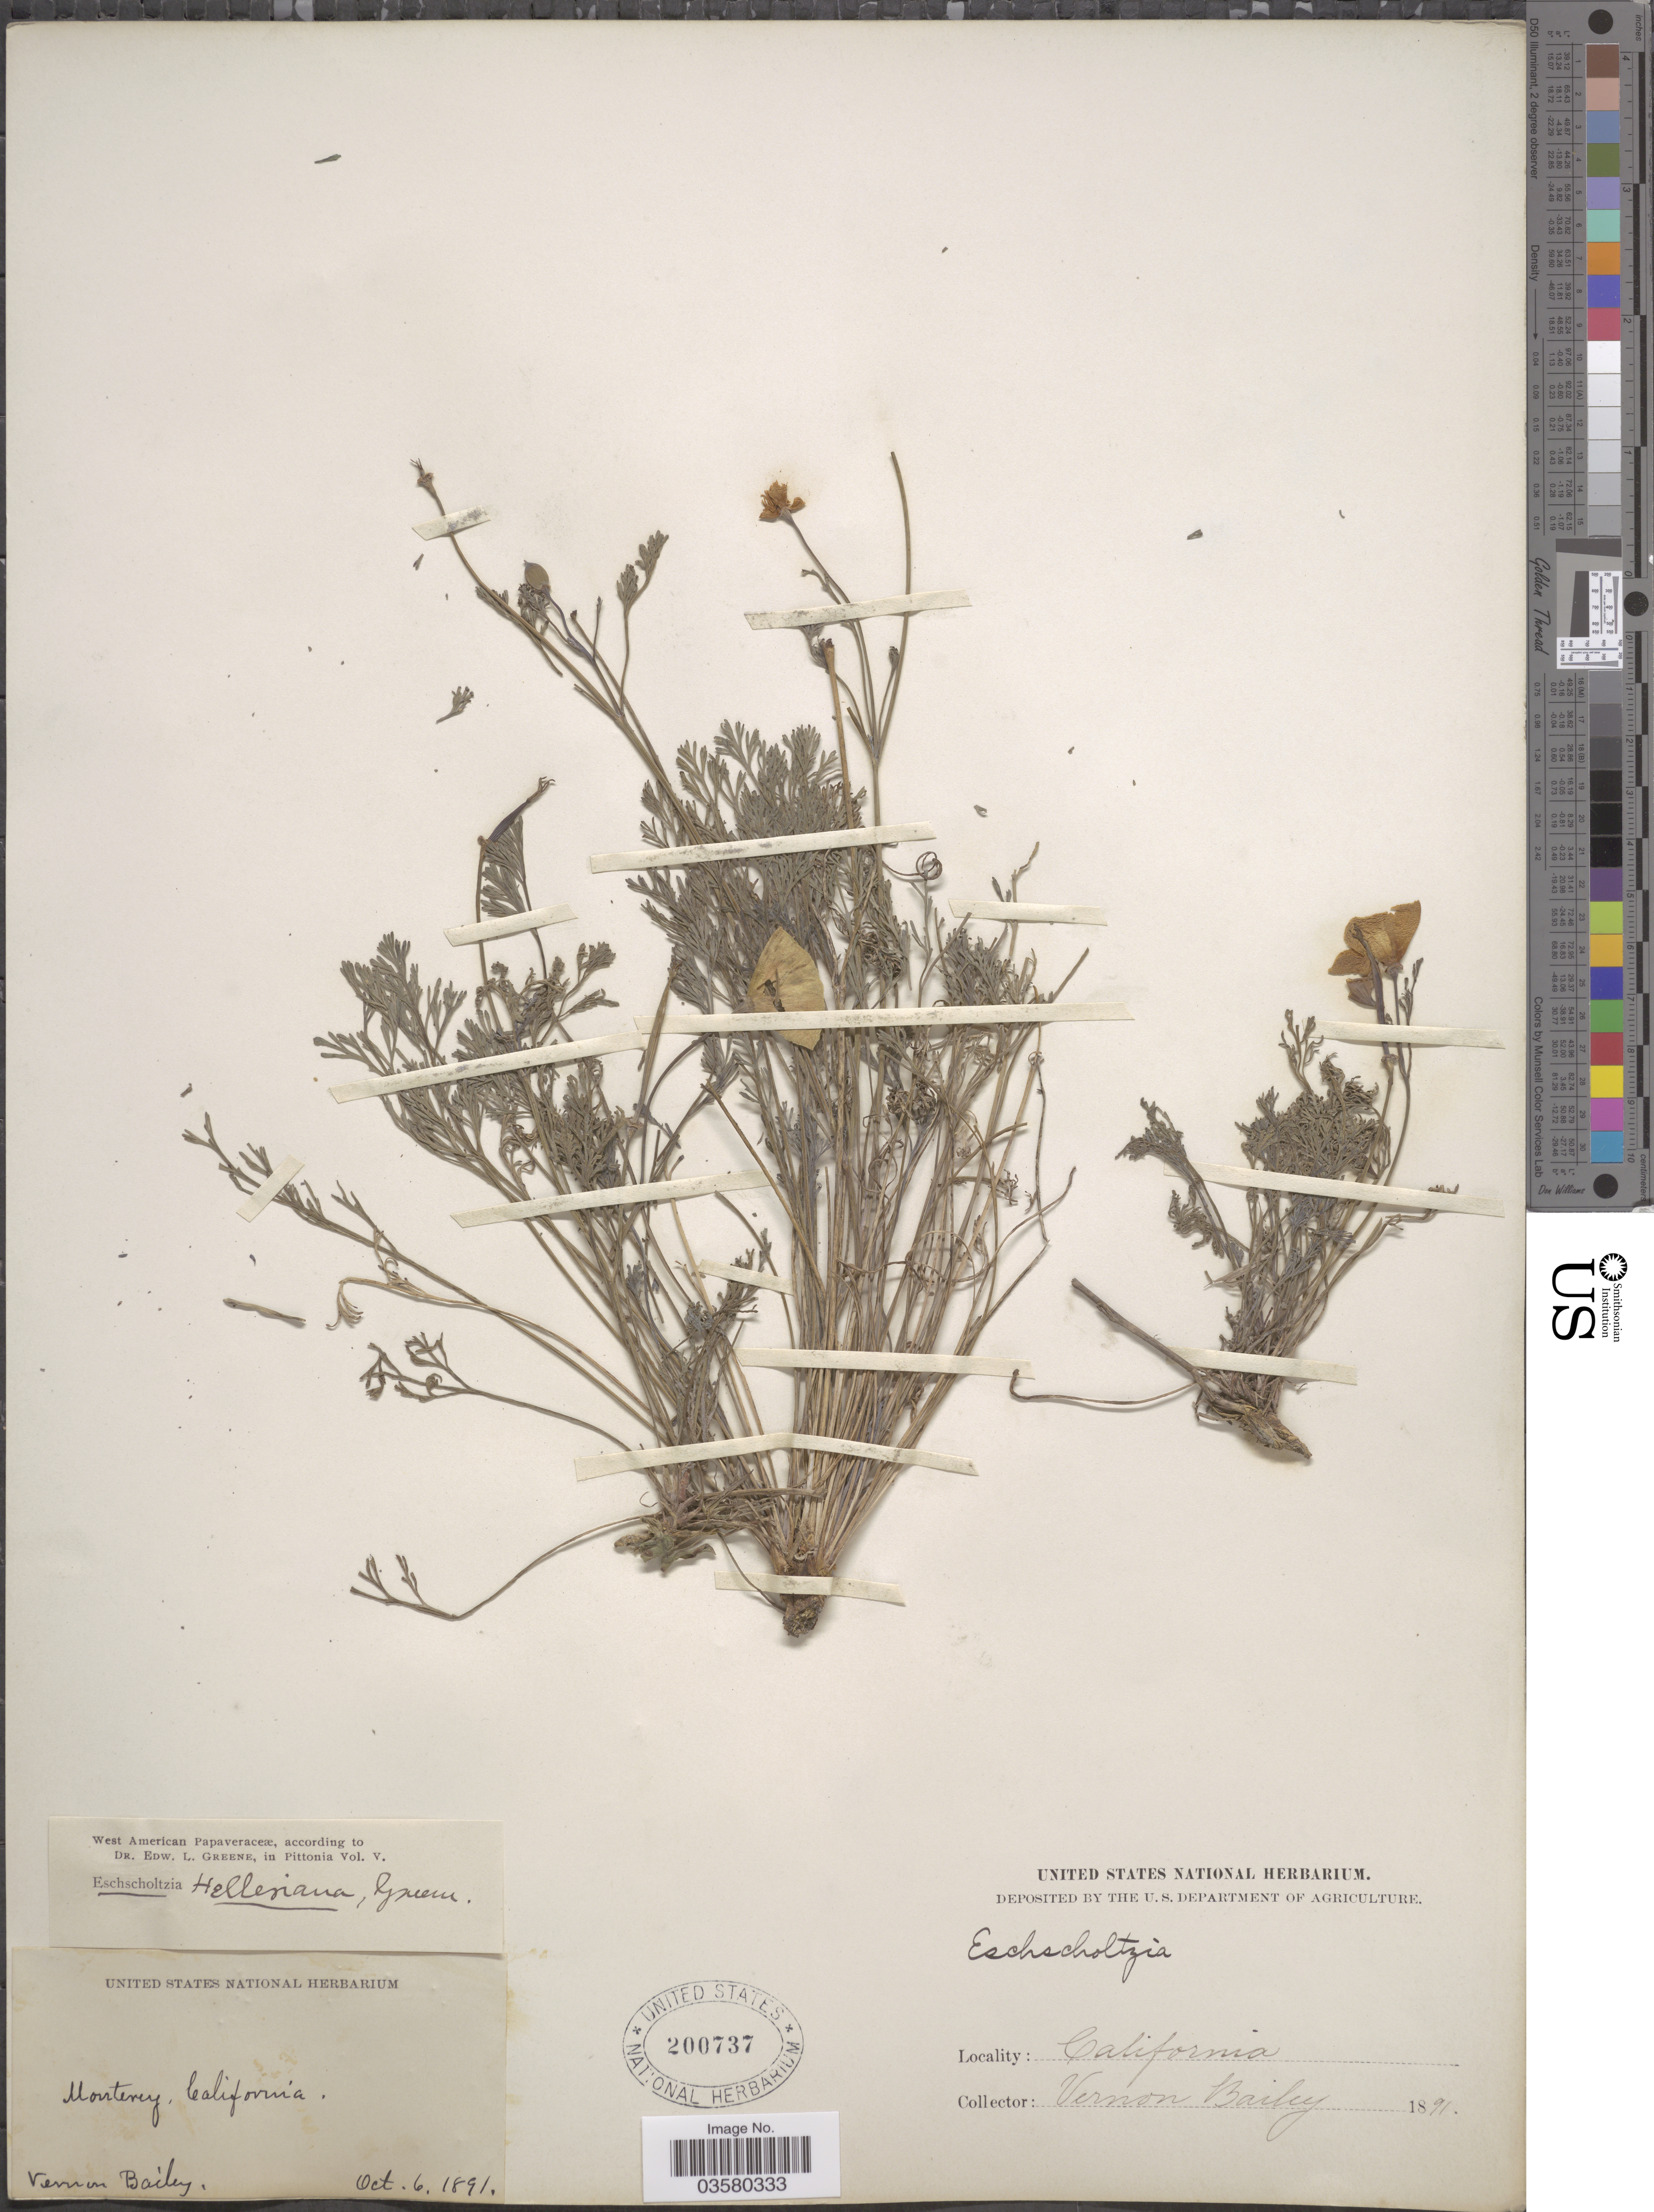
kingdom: Plantae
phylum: Tracheophyta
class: Magnoliopsida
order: Ranunculales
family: Papaveraceae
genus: Eschscholzia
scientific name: Eschscholzia californica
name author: Cham.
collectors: V. O. Bailey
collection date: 1891-10-06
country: United States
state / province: California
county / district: Monterey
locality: Monterey.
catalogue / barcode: US 200737